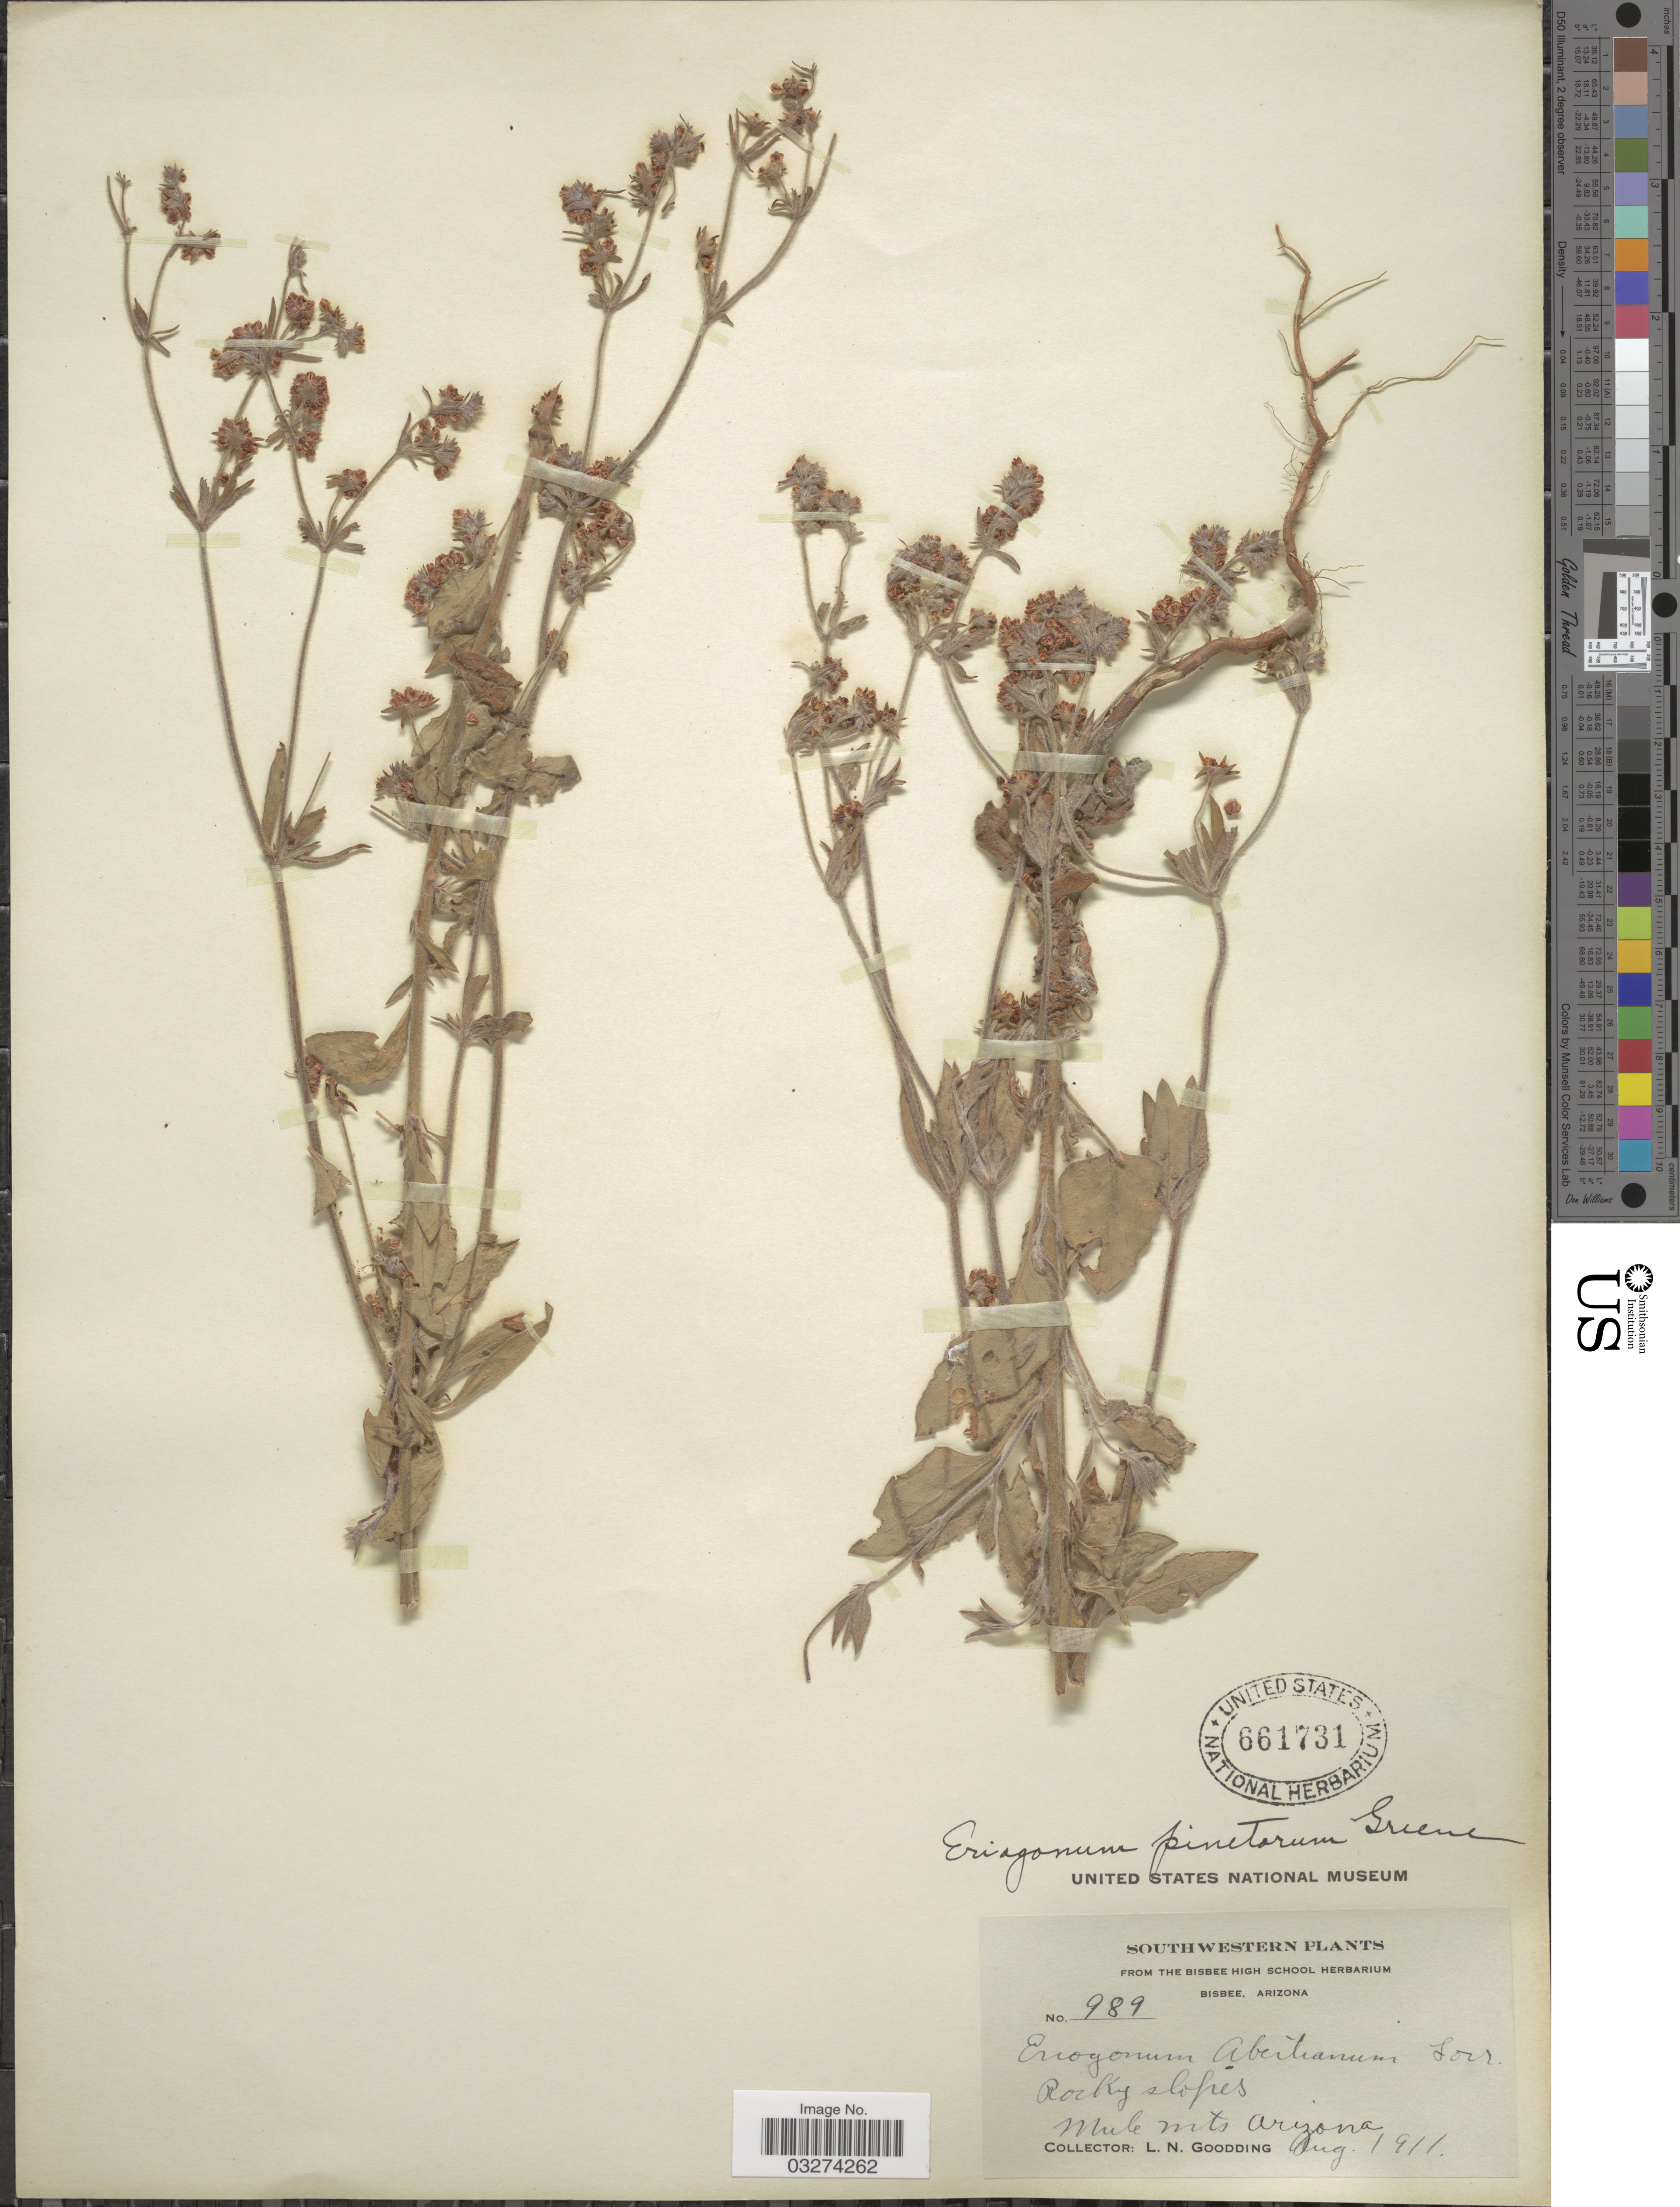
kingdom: Plantae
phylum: Tracheophyta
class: Magnoliopsida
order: Caryophyllales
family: Polygonaceae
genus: Eriogonum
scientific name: Eriogonum abertianum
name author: Torr.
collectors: L. N. Goodding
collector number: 989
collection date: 1911-08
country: United States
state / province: Arizona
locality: Southwestern. Bisbee [unsure placement]. Rocky slopes. Mule Mts.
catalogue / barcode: US 661731